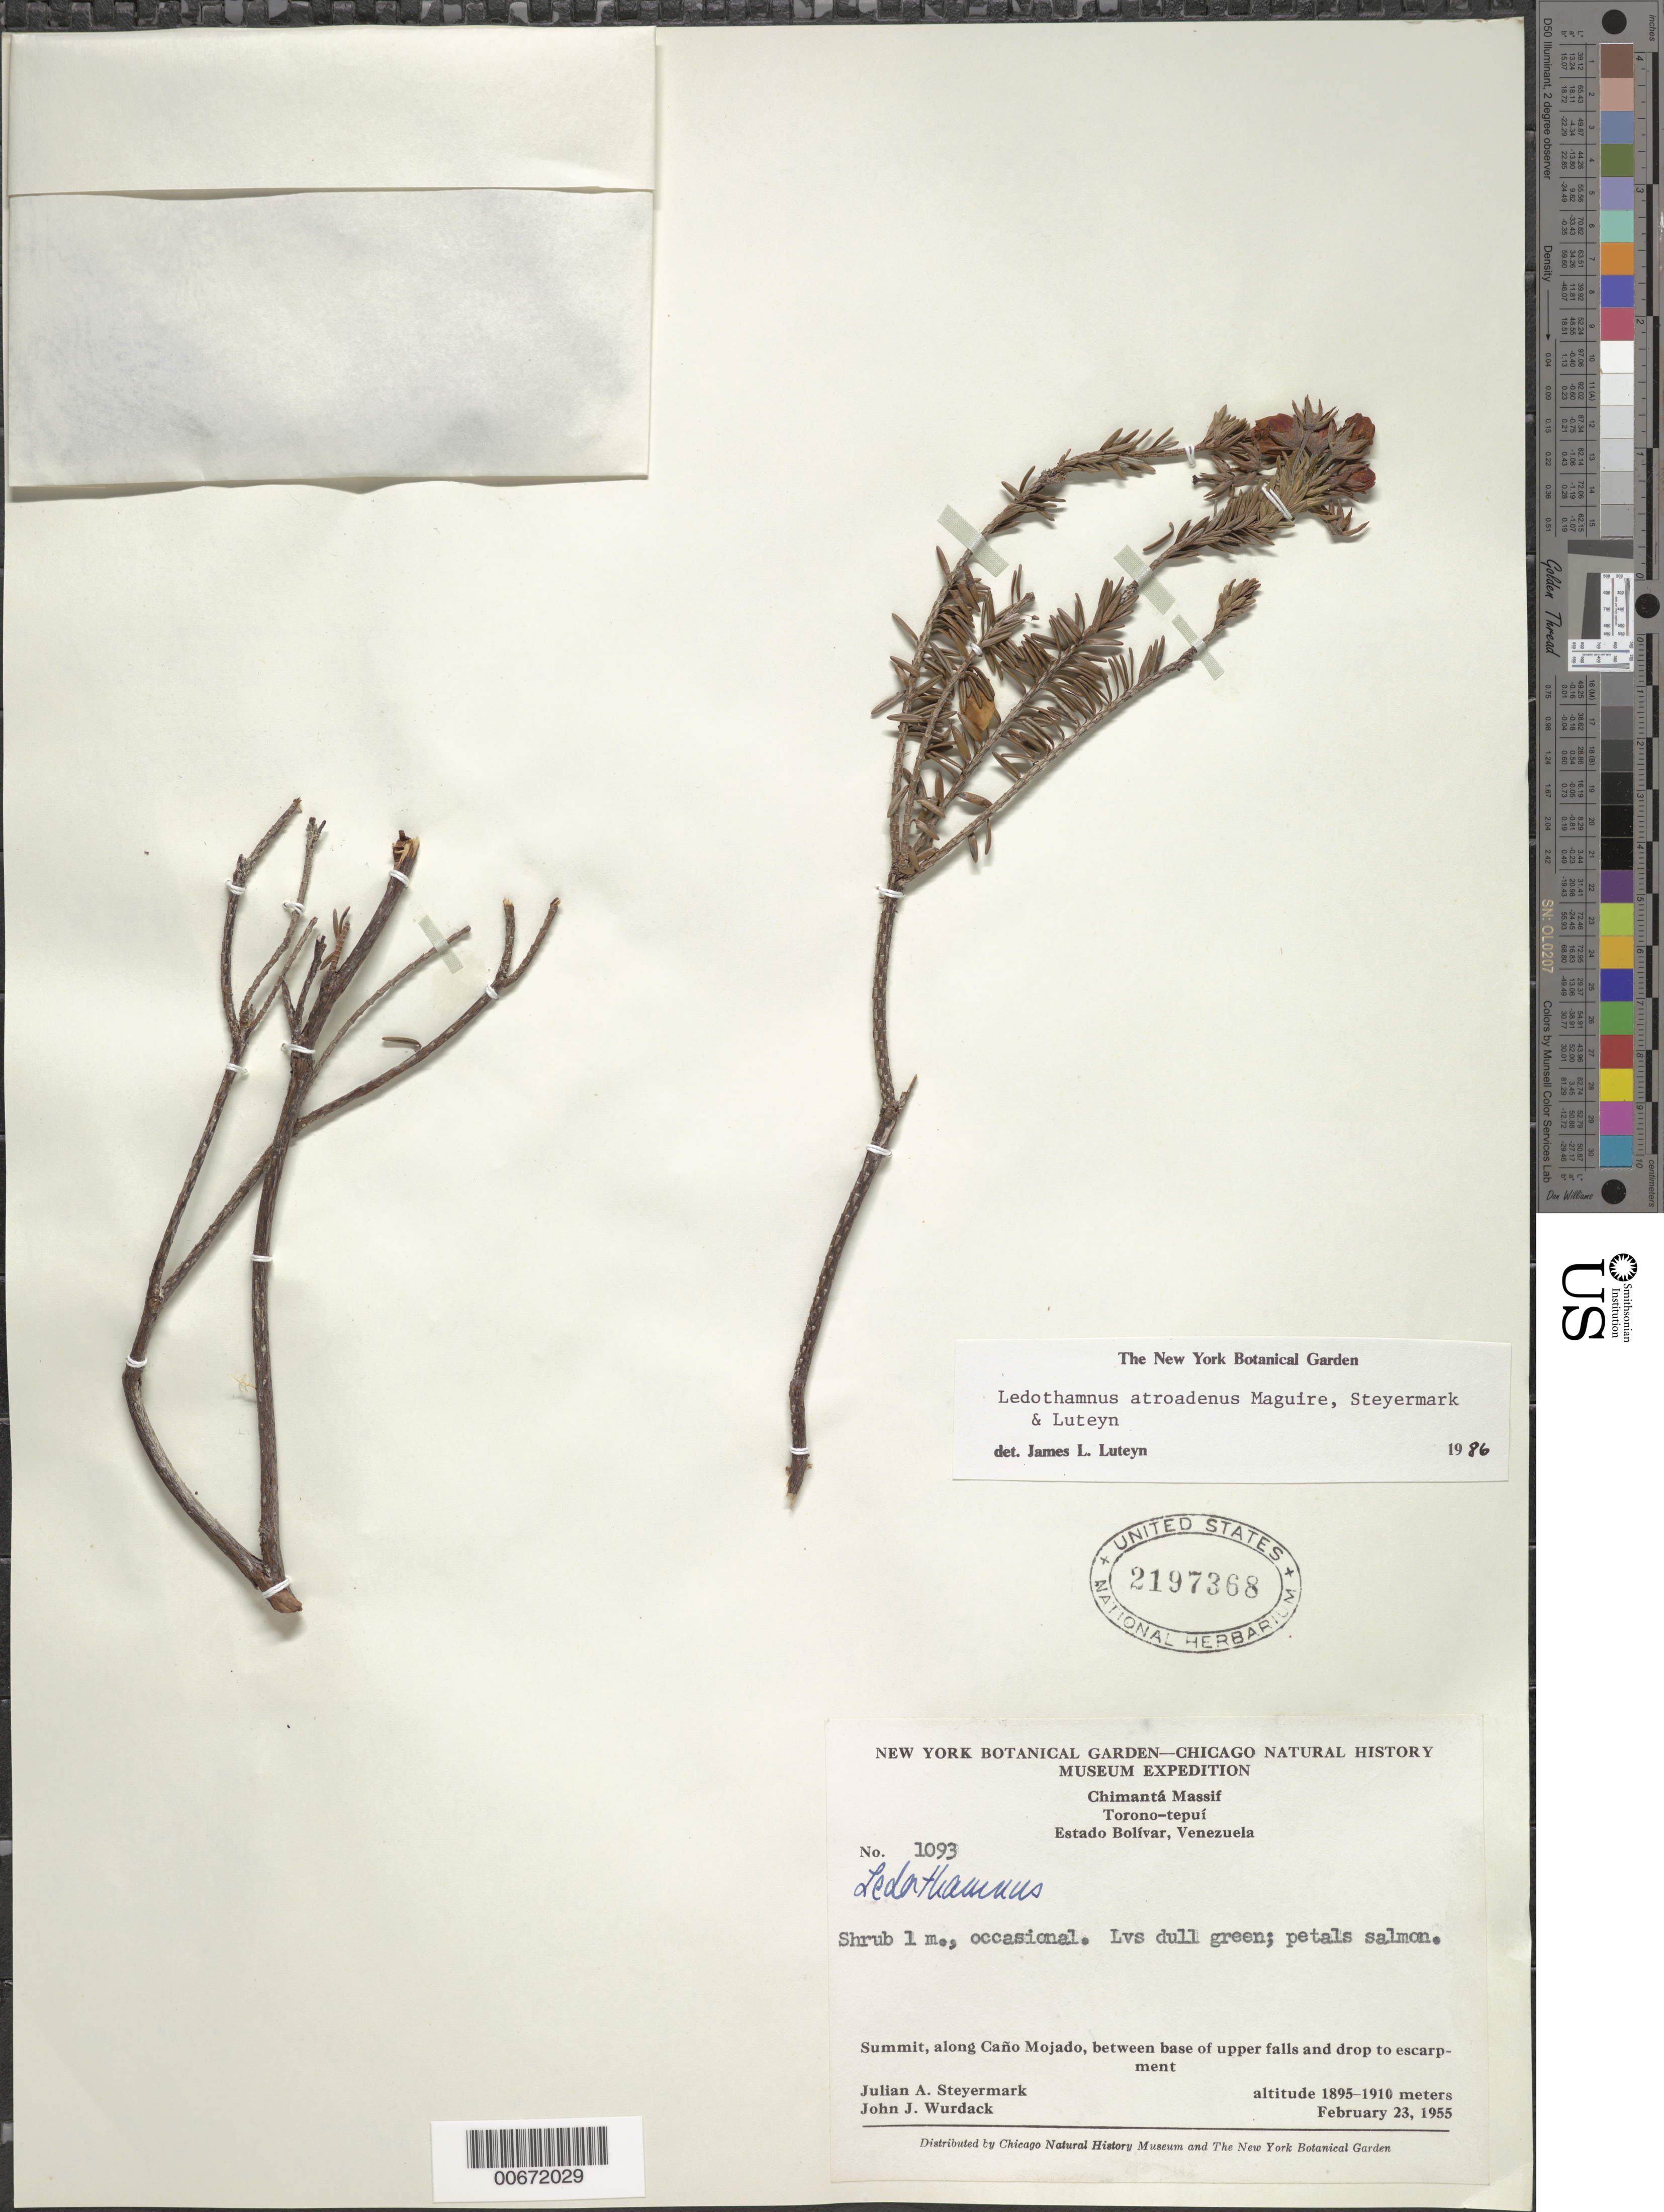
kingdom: Plantae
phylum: Tracheophyta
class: Magnoliopsida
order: Ericales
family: Ericaceae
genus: Ledothamnus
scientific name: Ledothamnus atroadenus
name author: Maguire et al.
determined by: Luteyn, J. L.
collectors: J. Steyermark & J. J. Wurdack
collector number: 55 1093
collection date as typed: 23-Feb-55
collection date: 1955-02-23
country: Venezuela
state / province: Bolívar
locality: Chimantá Massif, Caño Mojado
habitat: Summit, betw. falls and escarpment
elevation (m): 1895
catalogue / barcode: US 2197368